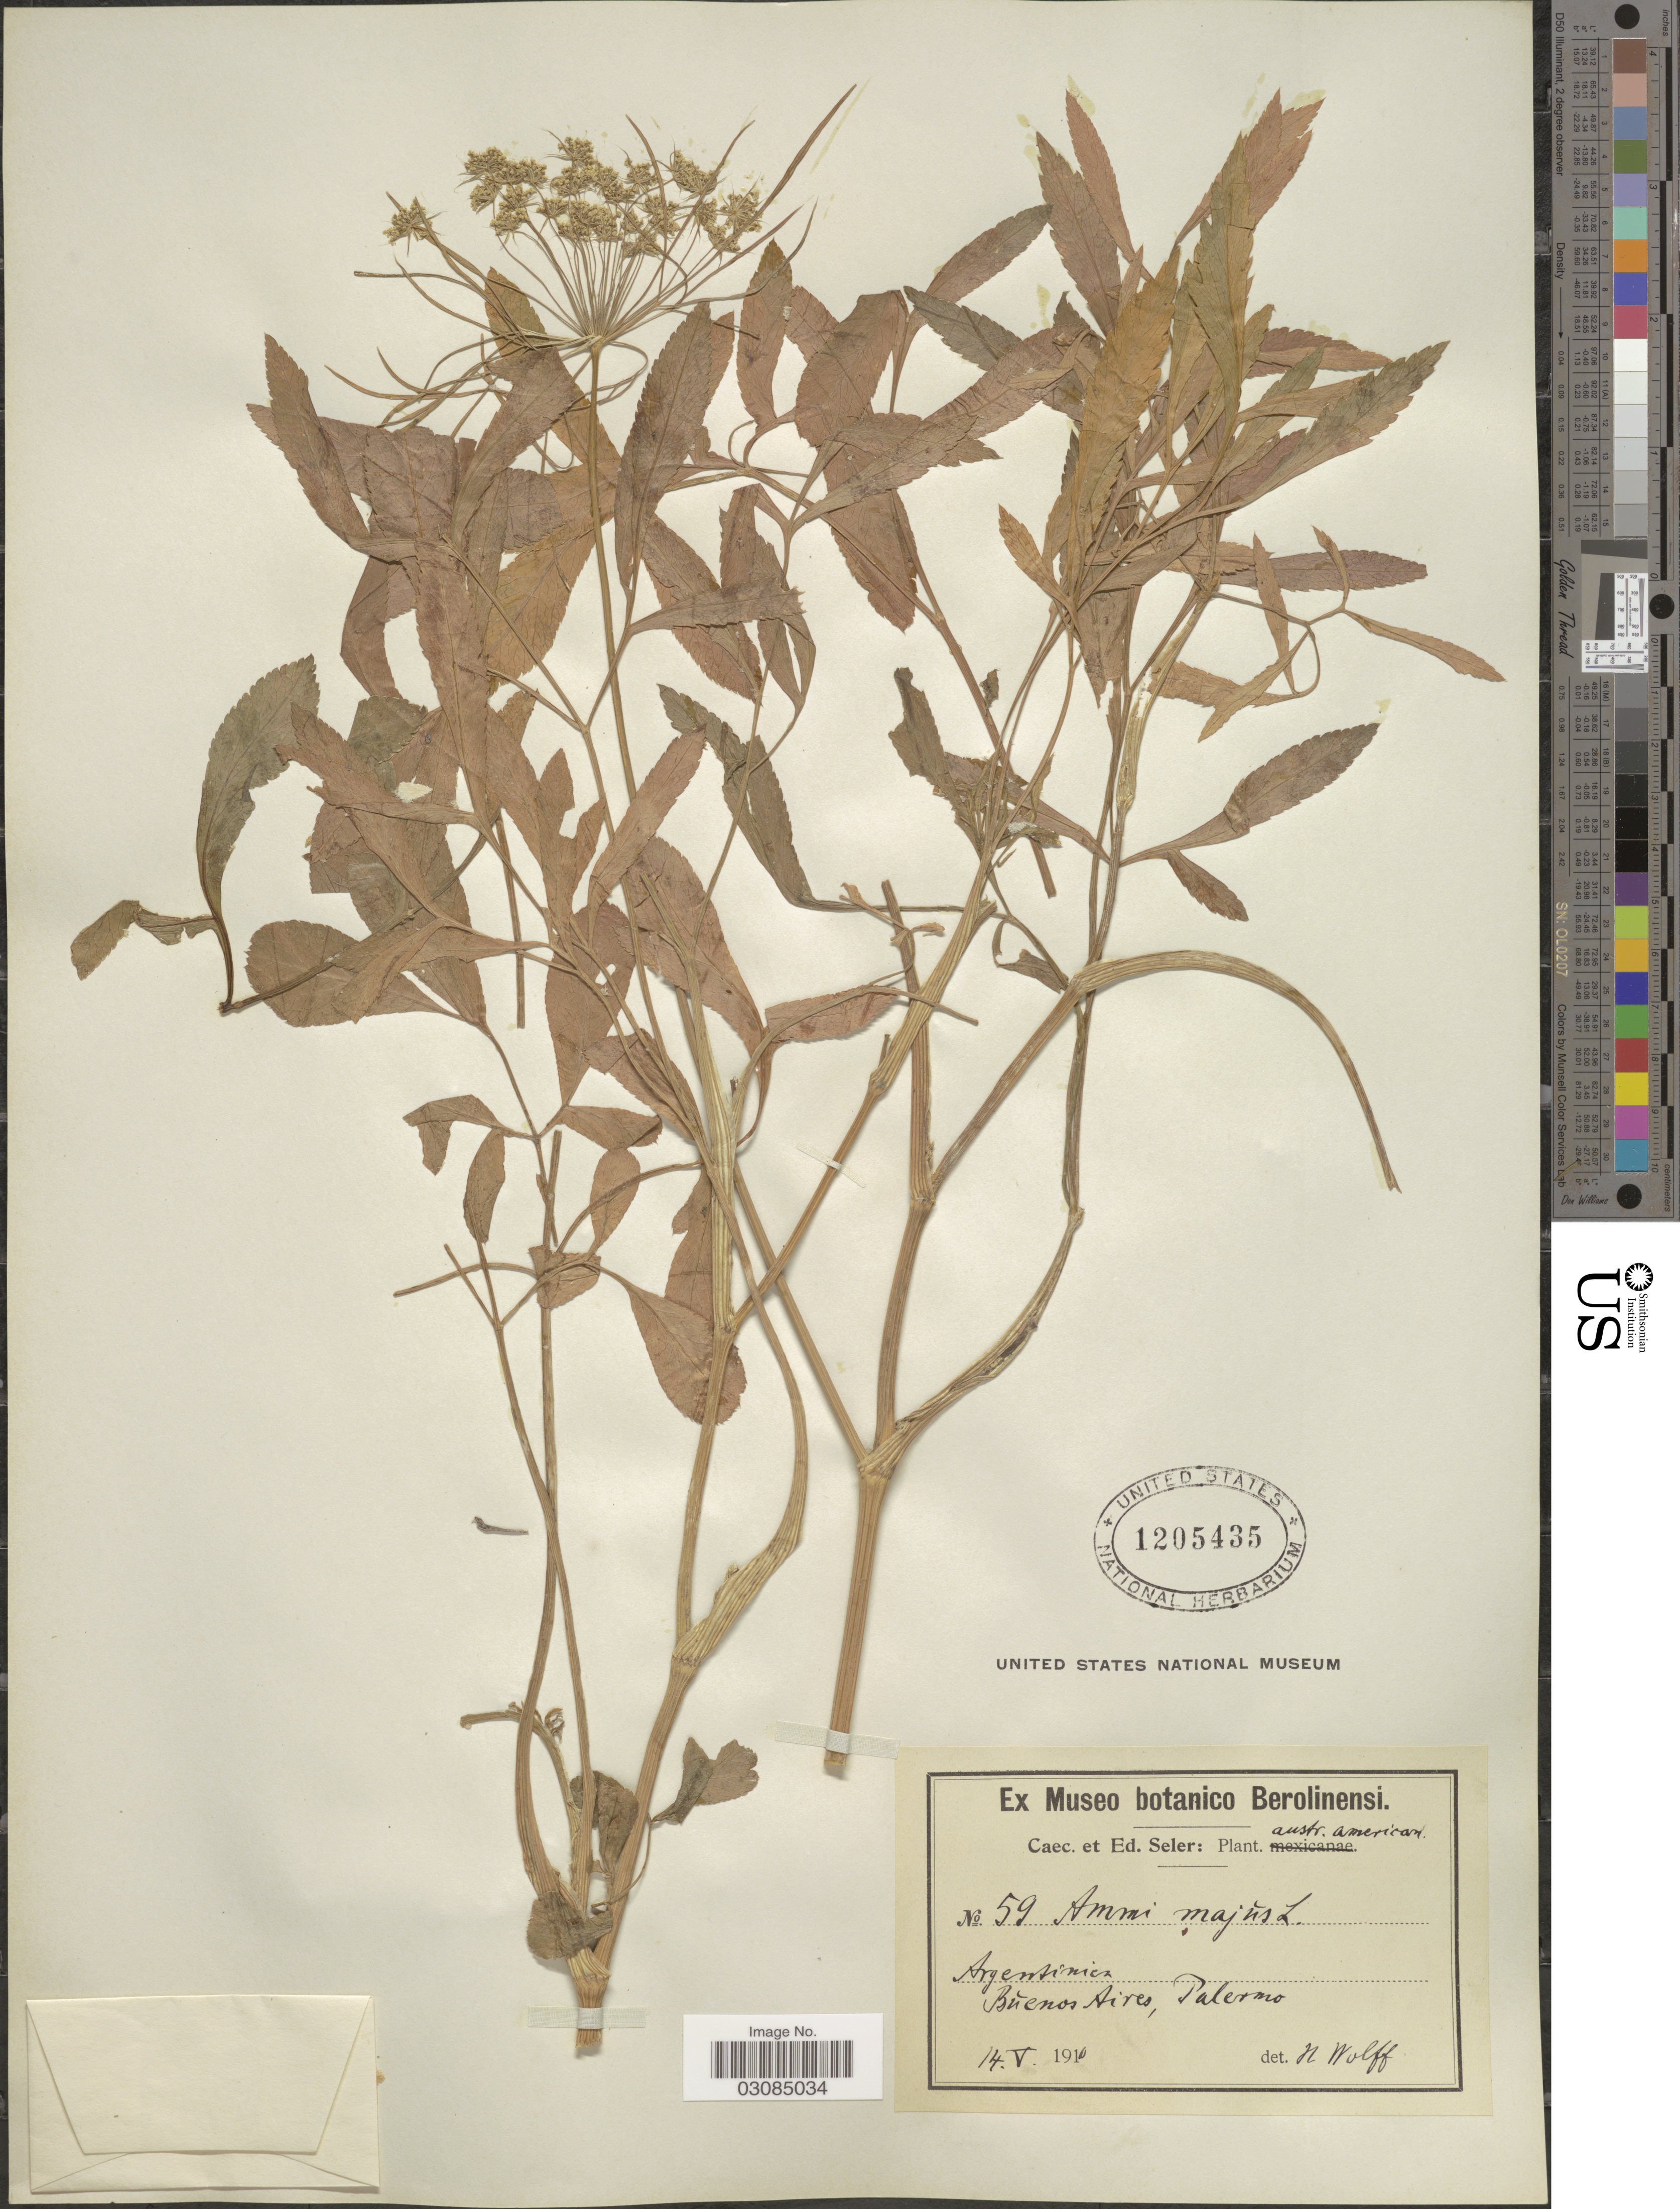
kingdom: Plantae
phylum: Tracheophyta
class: Magnoliopsida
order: Apiales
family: Apiaceae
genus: Ammi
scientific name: Ammi majus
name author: L.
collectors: ex Caec. et Ed Seler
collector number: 59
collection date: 1910-05-14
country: Argentina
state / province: Buenos Aires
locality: Palermo.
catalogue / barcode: US 1205435